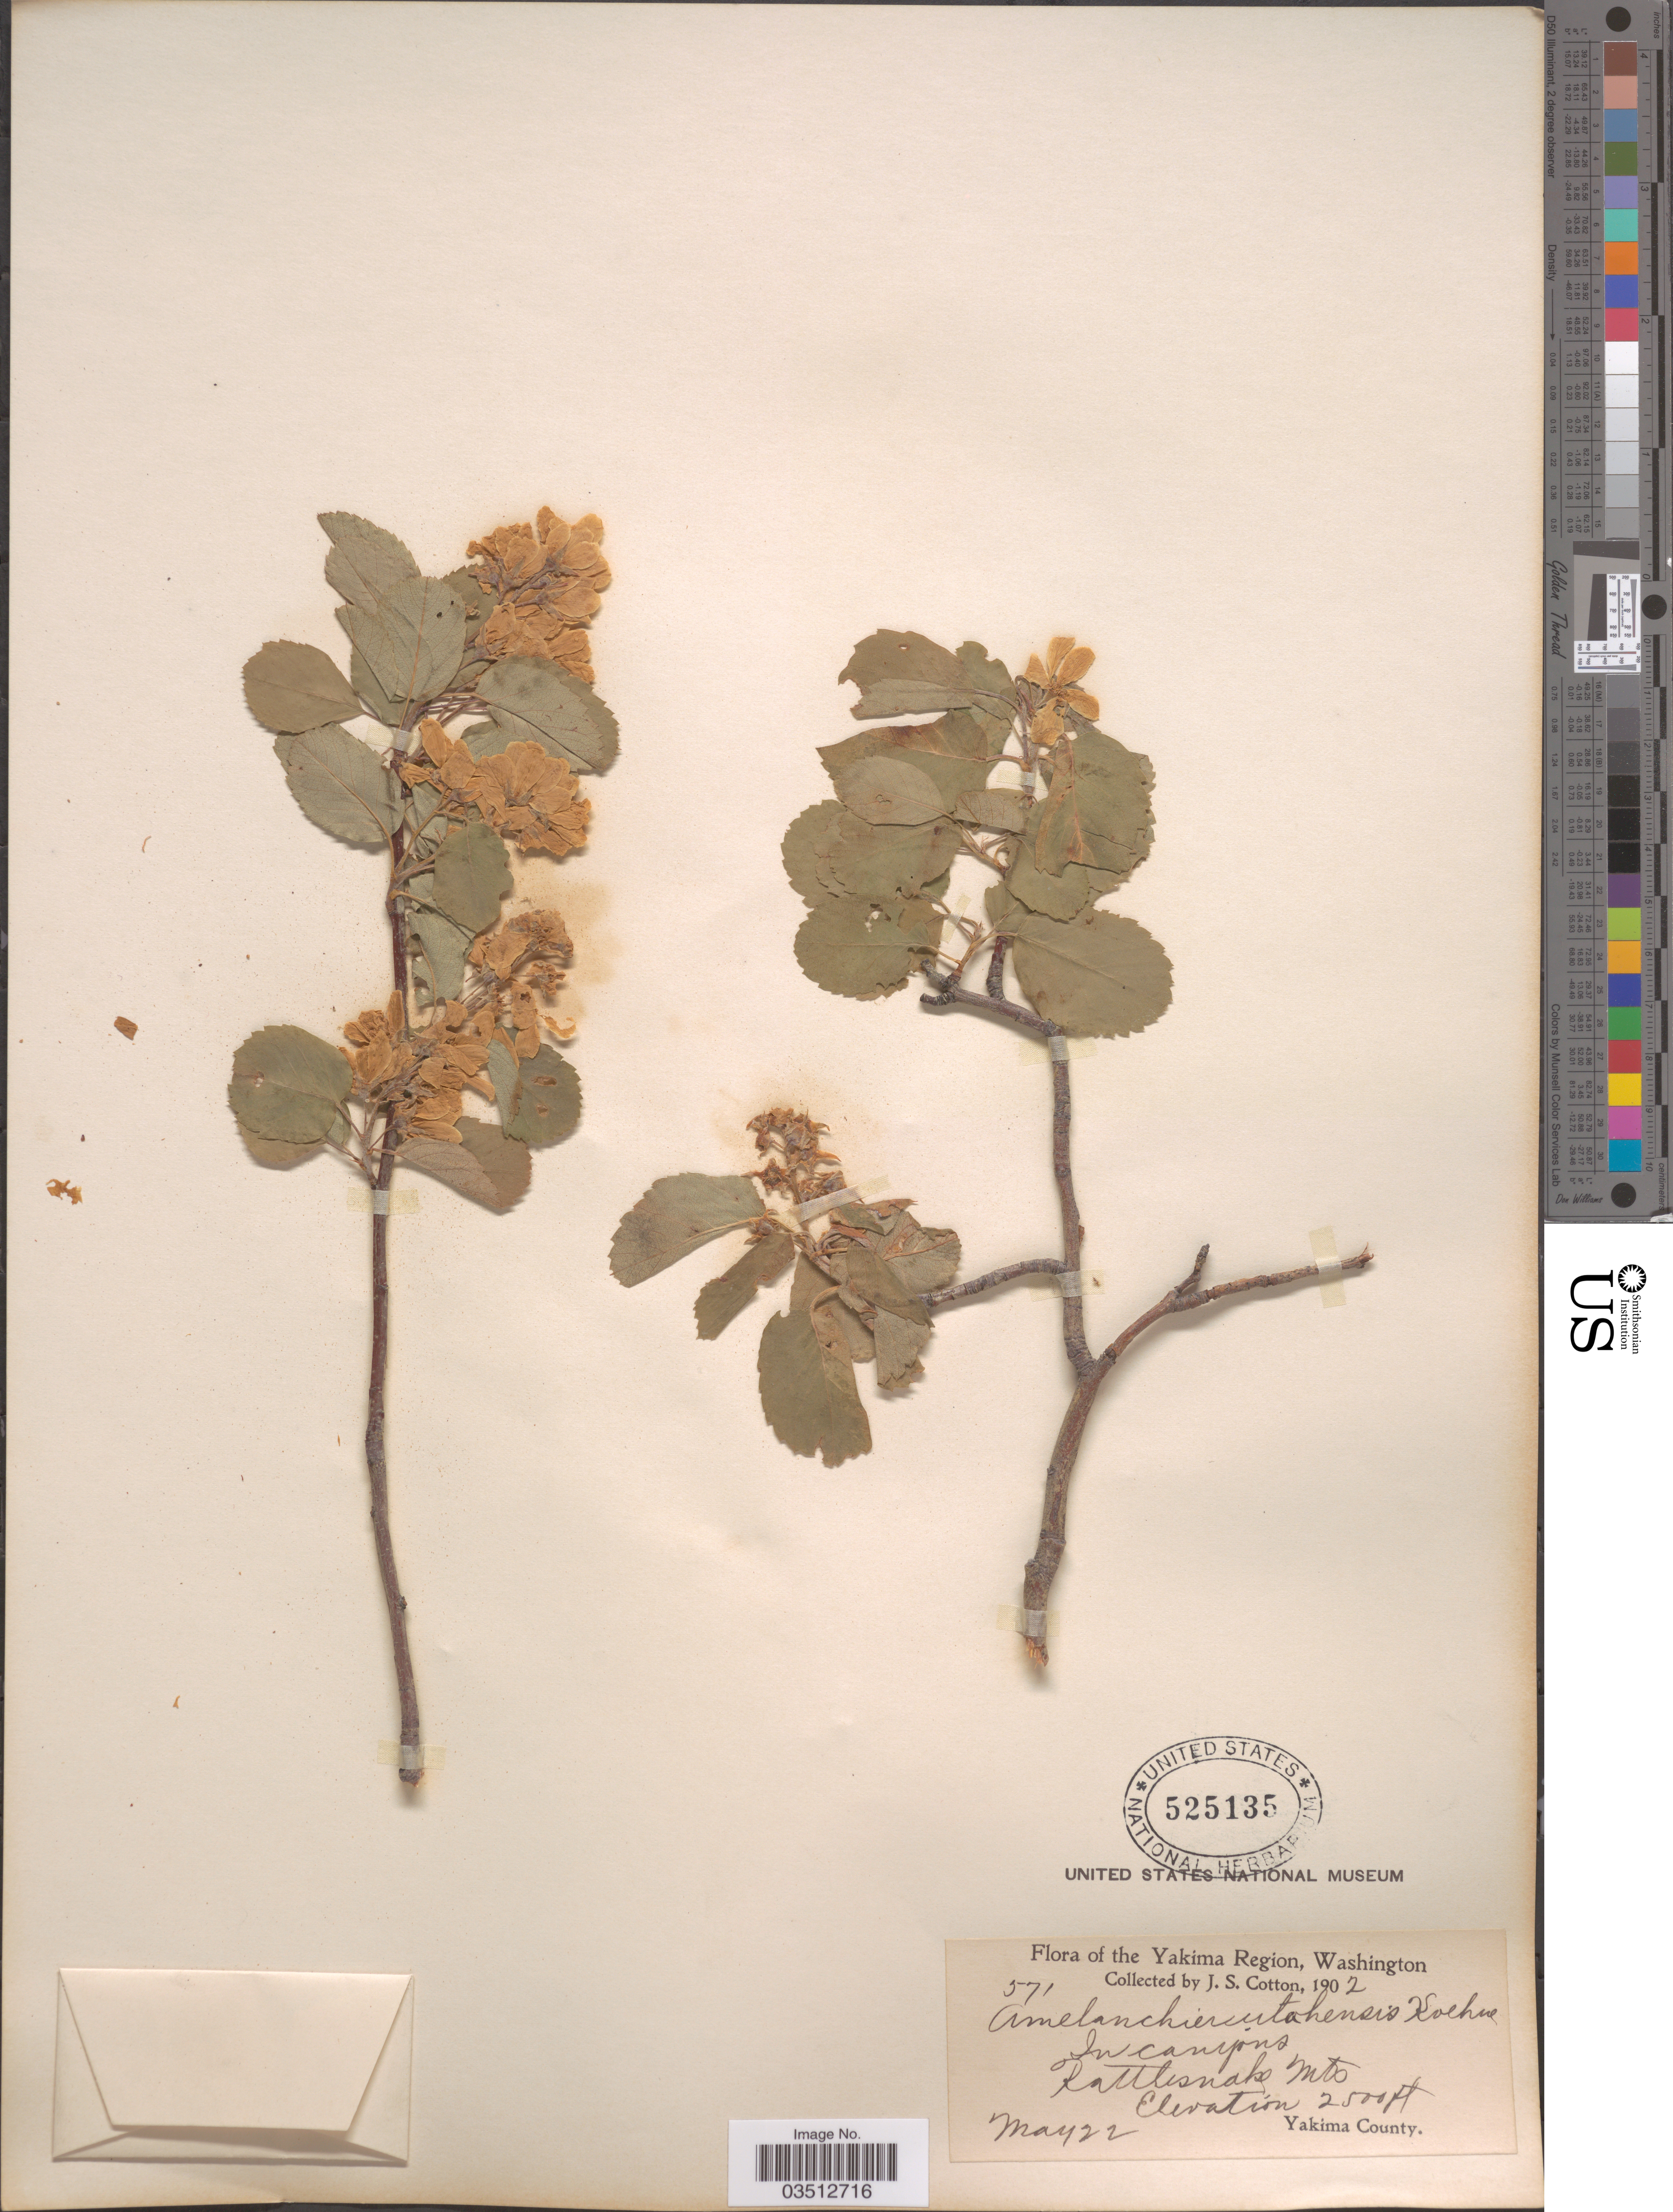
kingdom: Plantae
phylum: Tracheophyta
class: Magnoliopsida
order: Rosales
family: Rosaceae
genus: Amelanchier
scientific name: Amelanchier utahensis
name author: Koehne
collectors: J. S. Cotton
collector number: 571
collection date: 1902-05-22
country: United States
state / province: Washington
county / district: Yakima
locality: The Yakima Region. Rattlesnake Mts. Yakima County.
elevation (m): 762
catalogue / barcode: US 525135